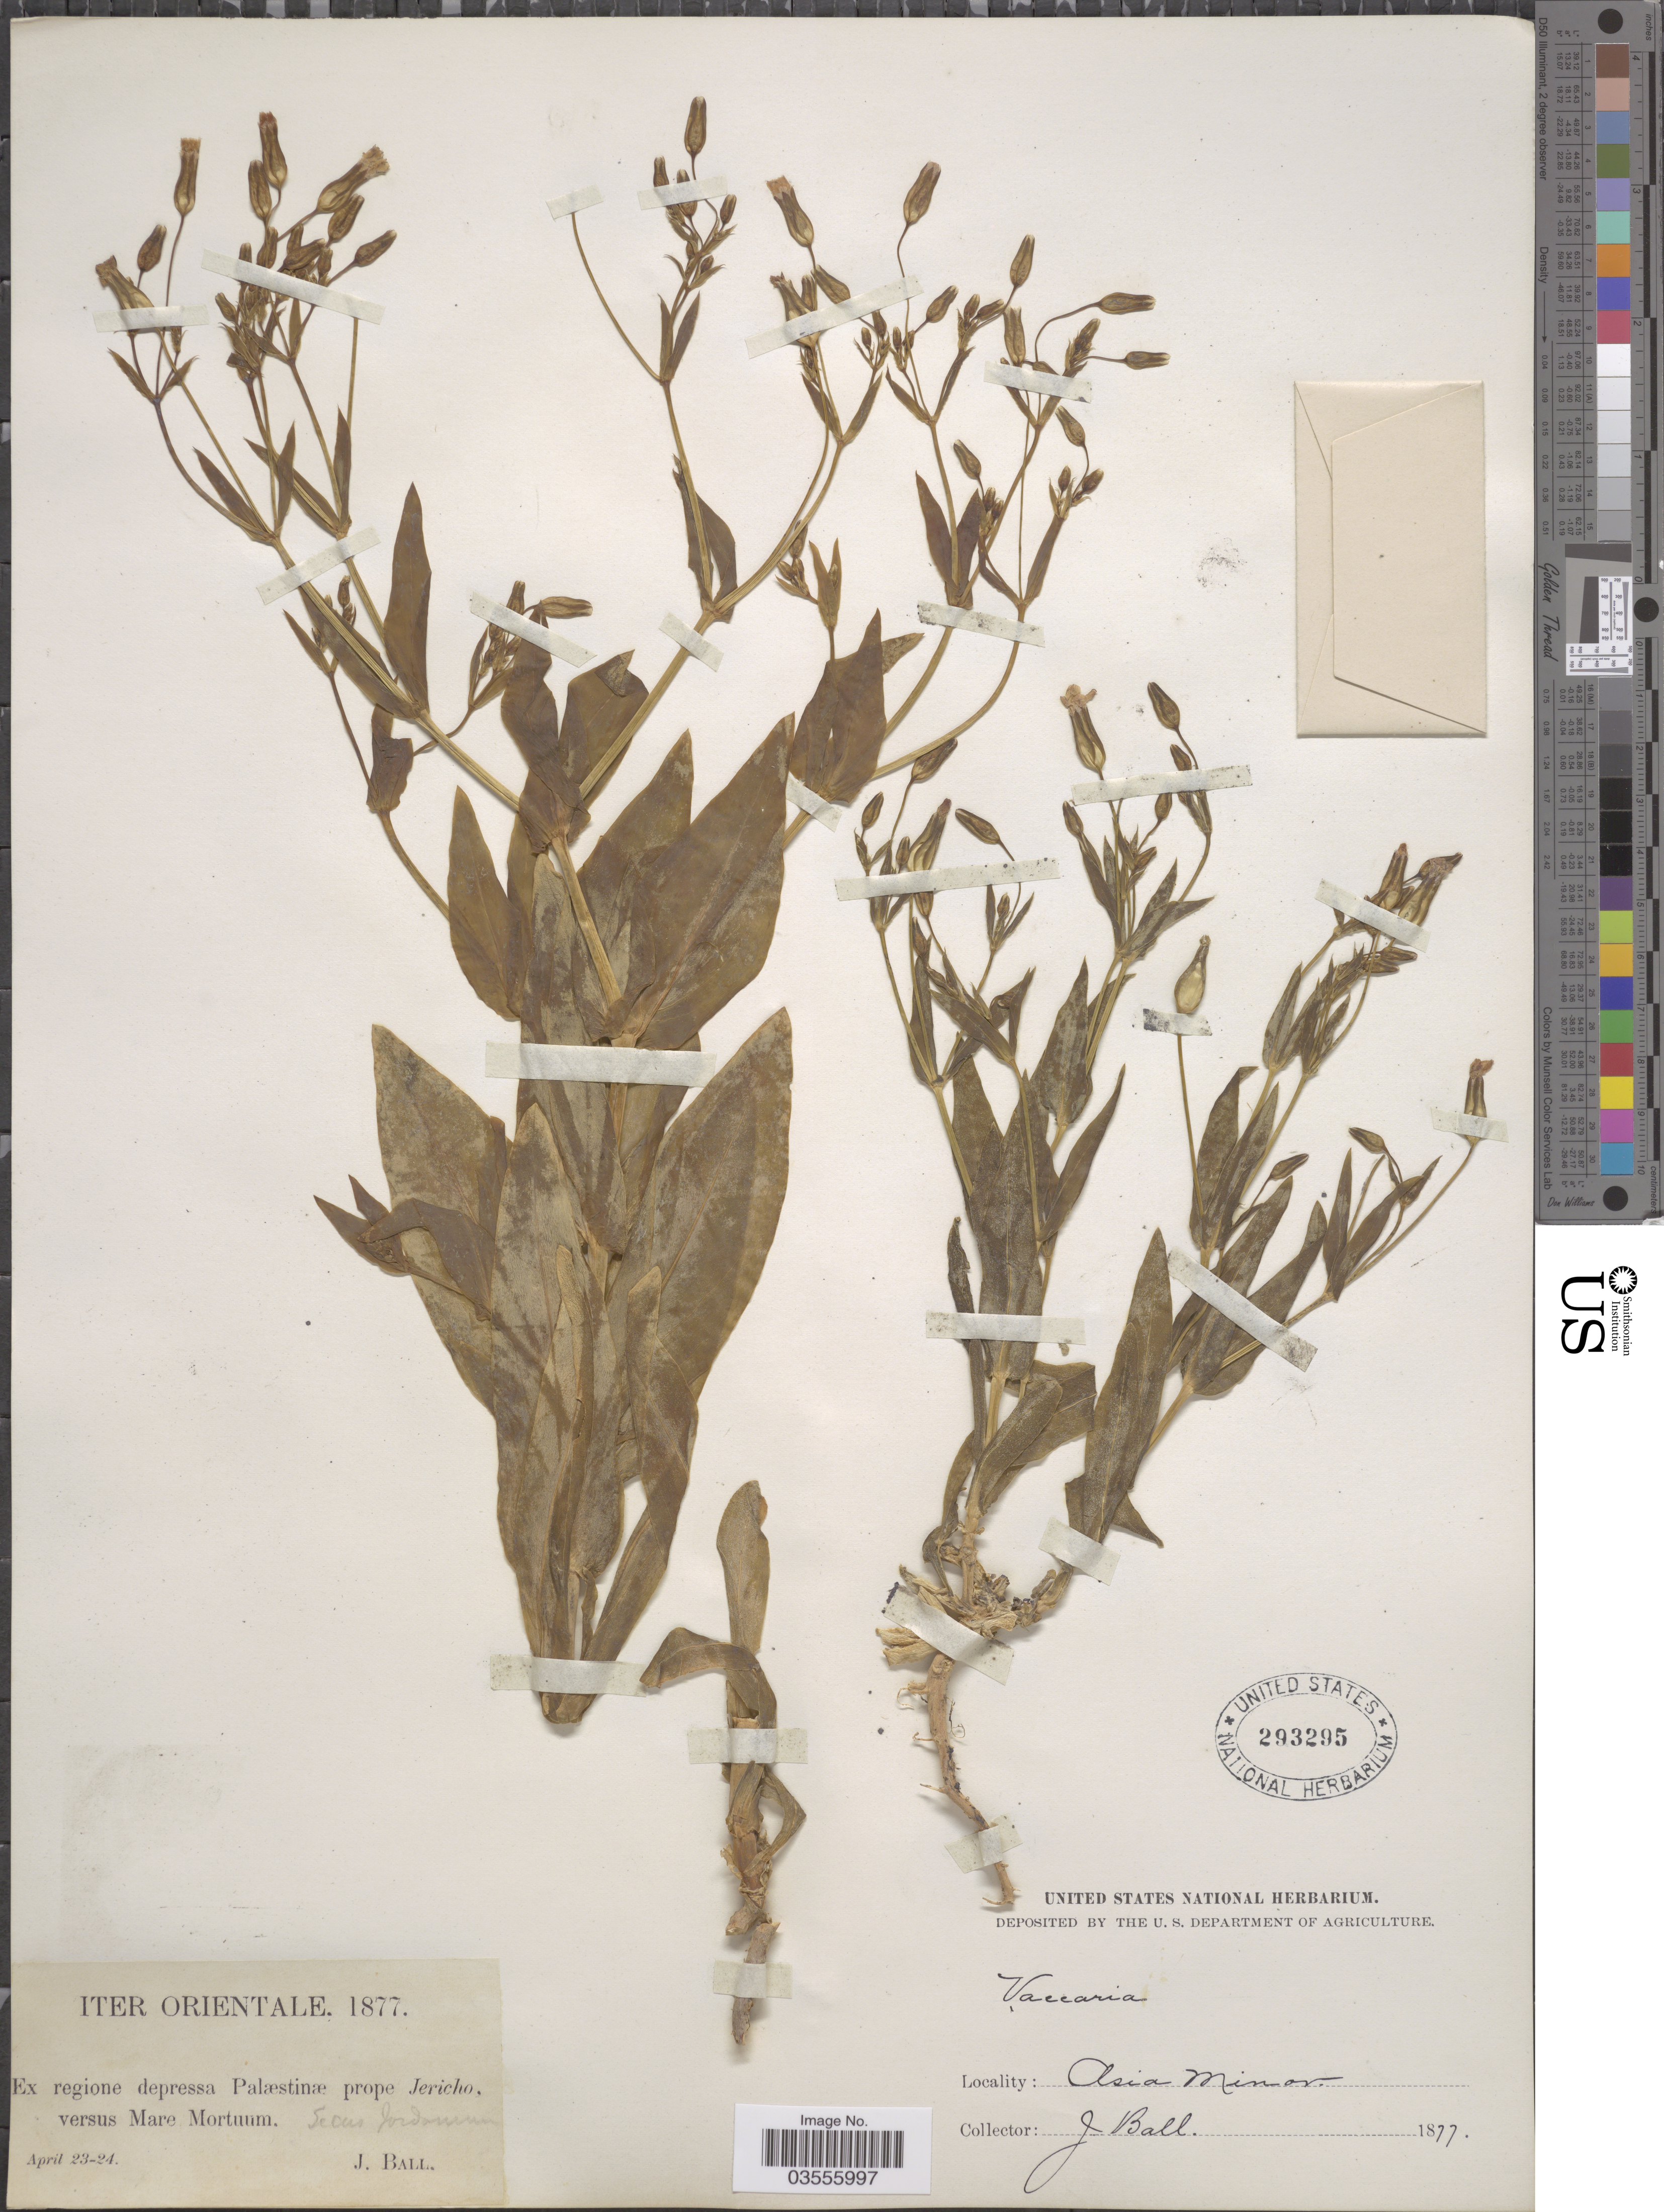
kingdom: Plantae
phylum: Tracheophyta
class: Magnoliopsida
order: Caryophyllales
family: Caryophyllaceae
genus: Vaccaria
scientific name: Vaccaria hispanica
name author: (Mill.) Rauschert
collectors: J. Ball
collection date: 1877-04-23/1877-04-24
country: Israel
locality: Asia Minor. Iter Orientale. Ex regione depressa Palæstinæ prope Jericho, versus Mare Mortuum. Secus Jordanum.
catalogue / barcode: US 293295